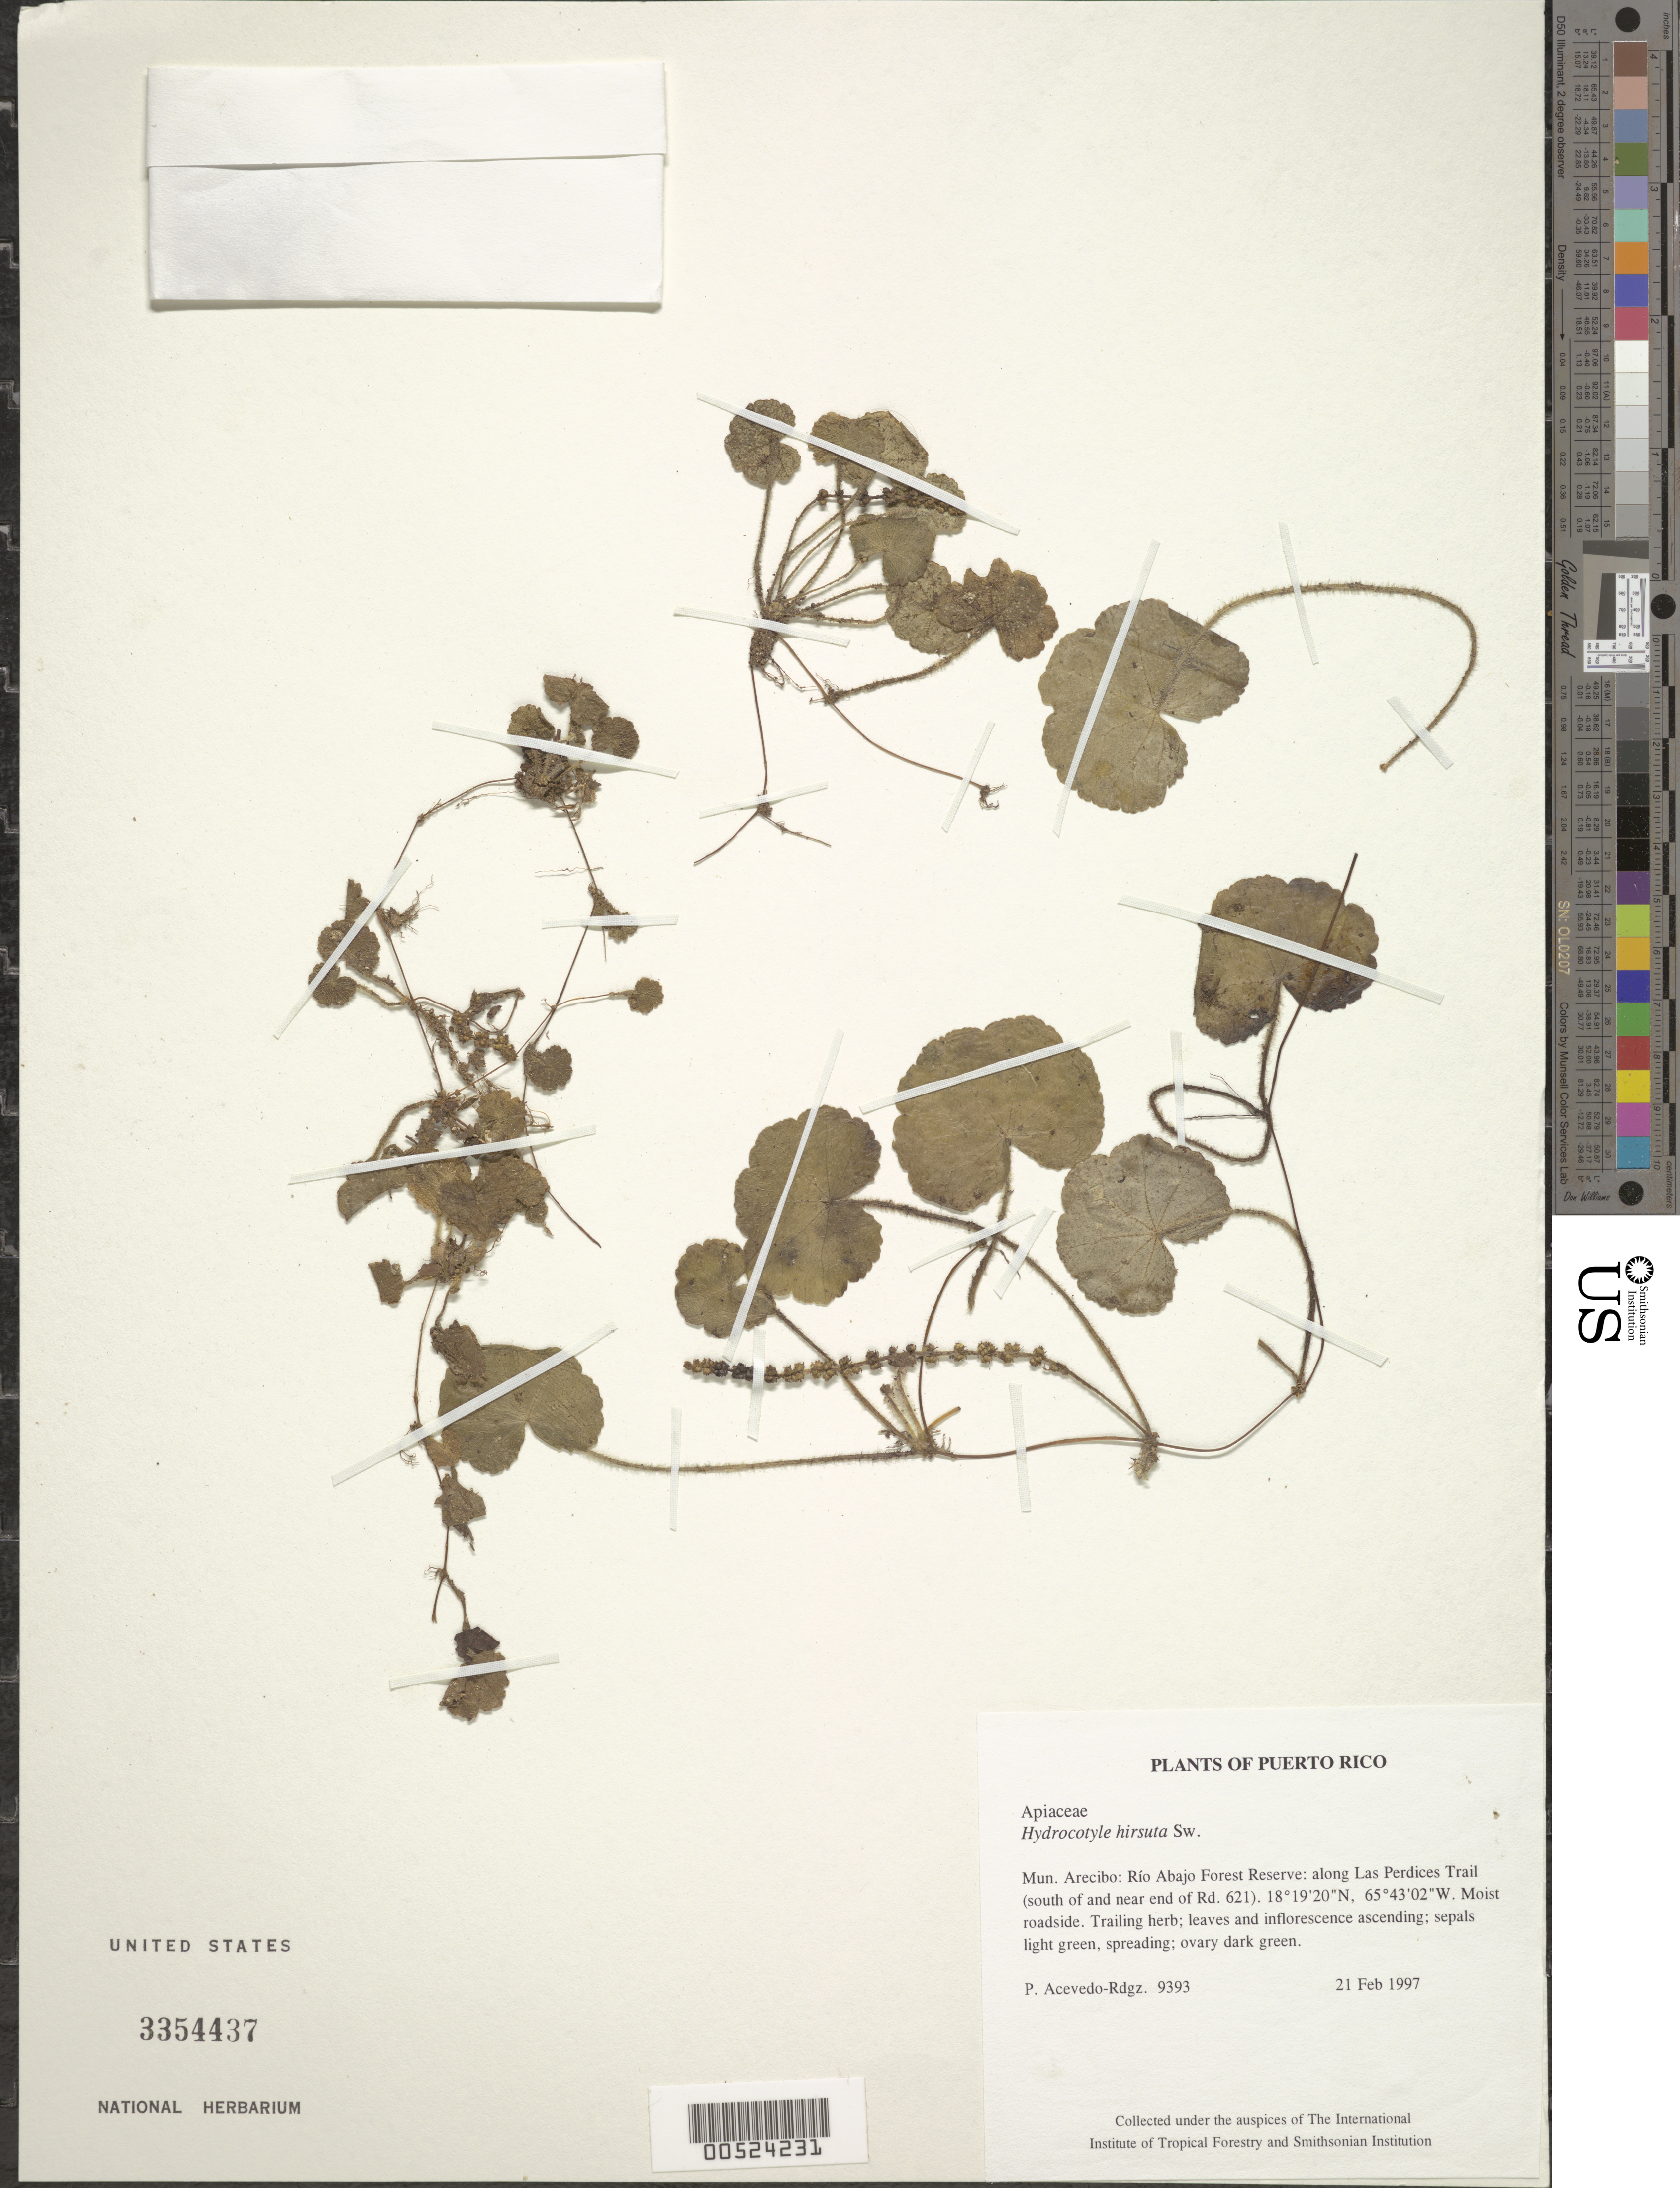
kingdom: Plantae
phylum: Tracheophyta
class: Magnoliopsida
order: Apiales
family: Araliaceae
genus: Hydrocotyle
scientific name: Hydrocotyle hirsuta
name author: Sw.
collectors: P. Acevedo-Rodr.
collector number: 9393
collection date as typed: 21 Feb 1997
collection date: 1997-02-21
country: Puerto Rico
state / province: Arecibo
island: Puerto Rico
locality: Arecibo; Río Abajo Forest Reserve: along Las Perdices Trail (south of and near end of Rd. 621).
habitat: Moist roadside.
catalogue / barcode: US 3354437